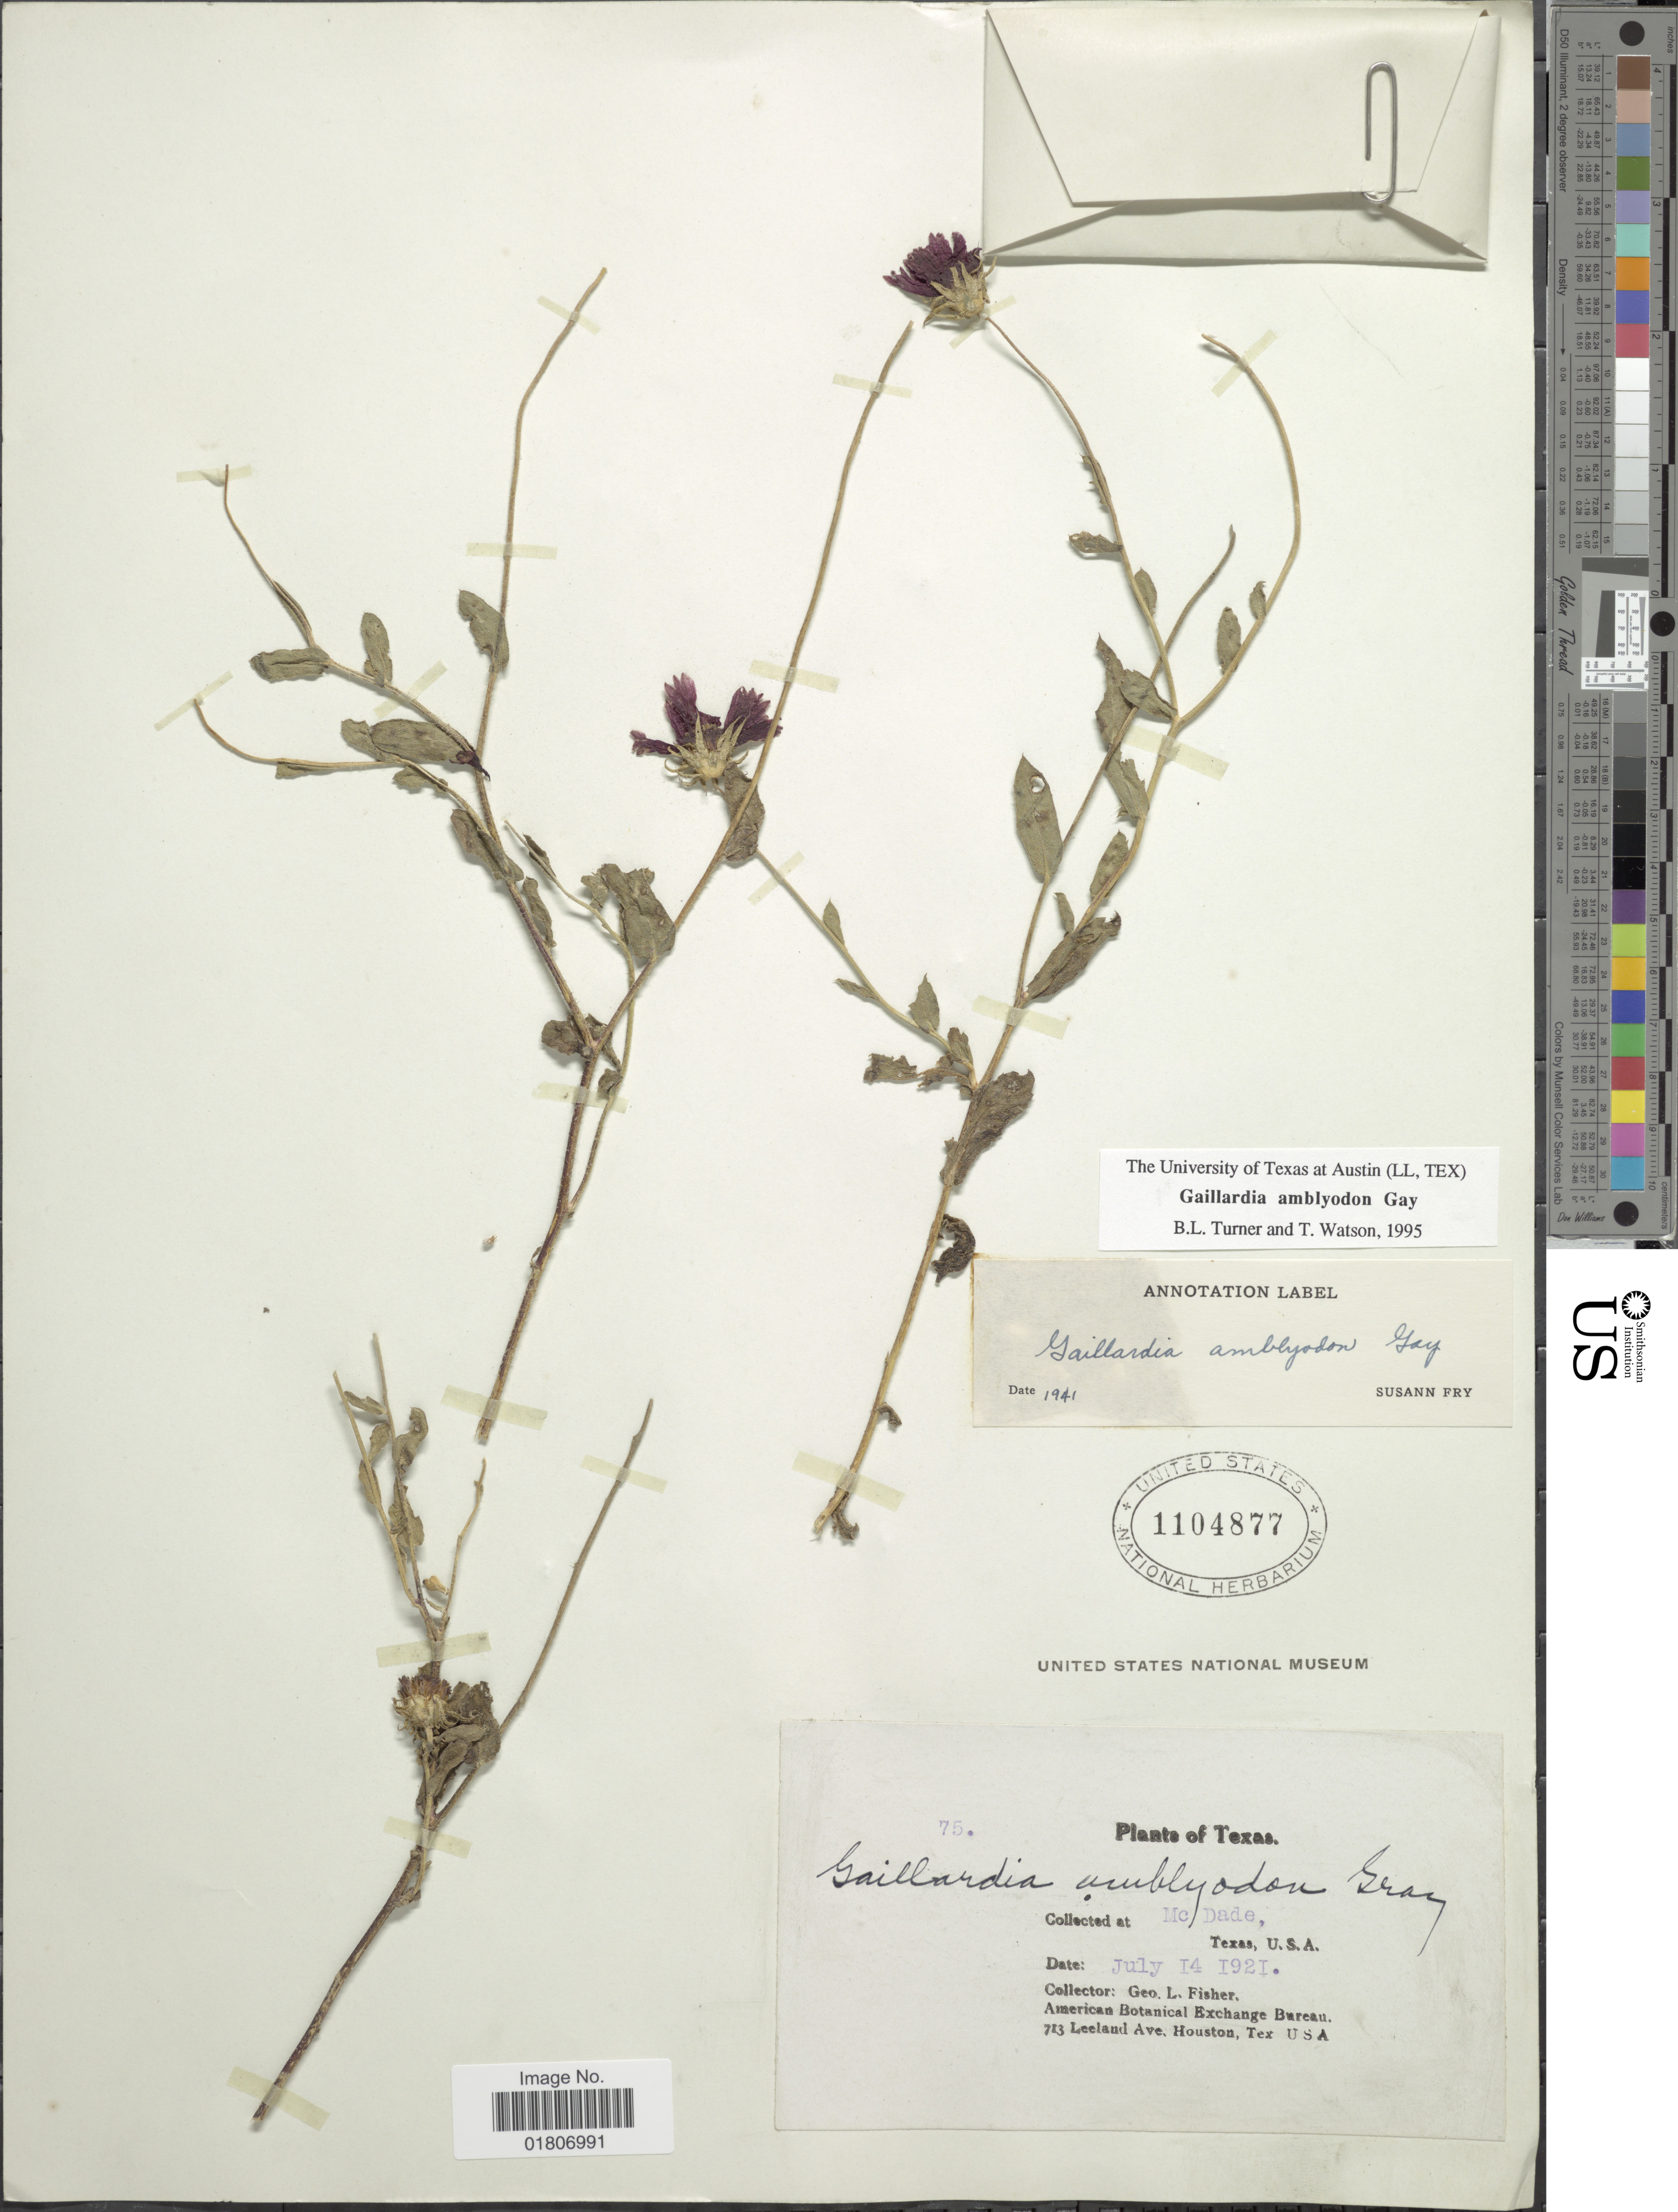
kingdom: Plantae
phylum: Tracheophyta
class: Magnoliopsida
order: Asterales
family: Asteraceae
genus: Gaillardia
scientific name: Gaillardia amblyodon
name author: J. Gay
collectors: G. L. Fisher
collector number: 75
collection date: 1921-07-14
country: United States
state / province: Texas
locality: McDade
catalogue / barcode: US 1104877